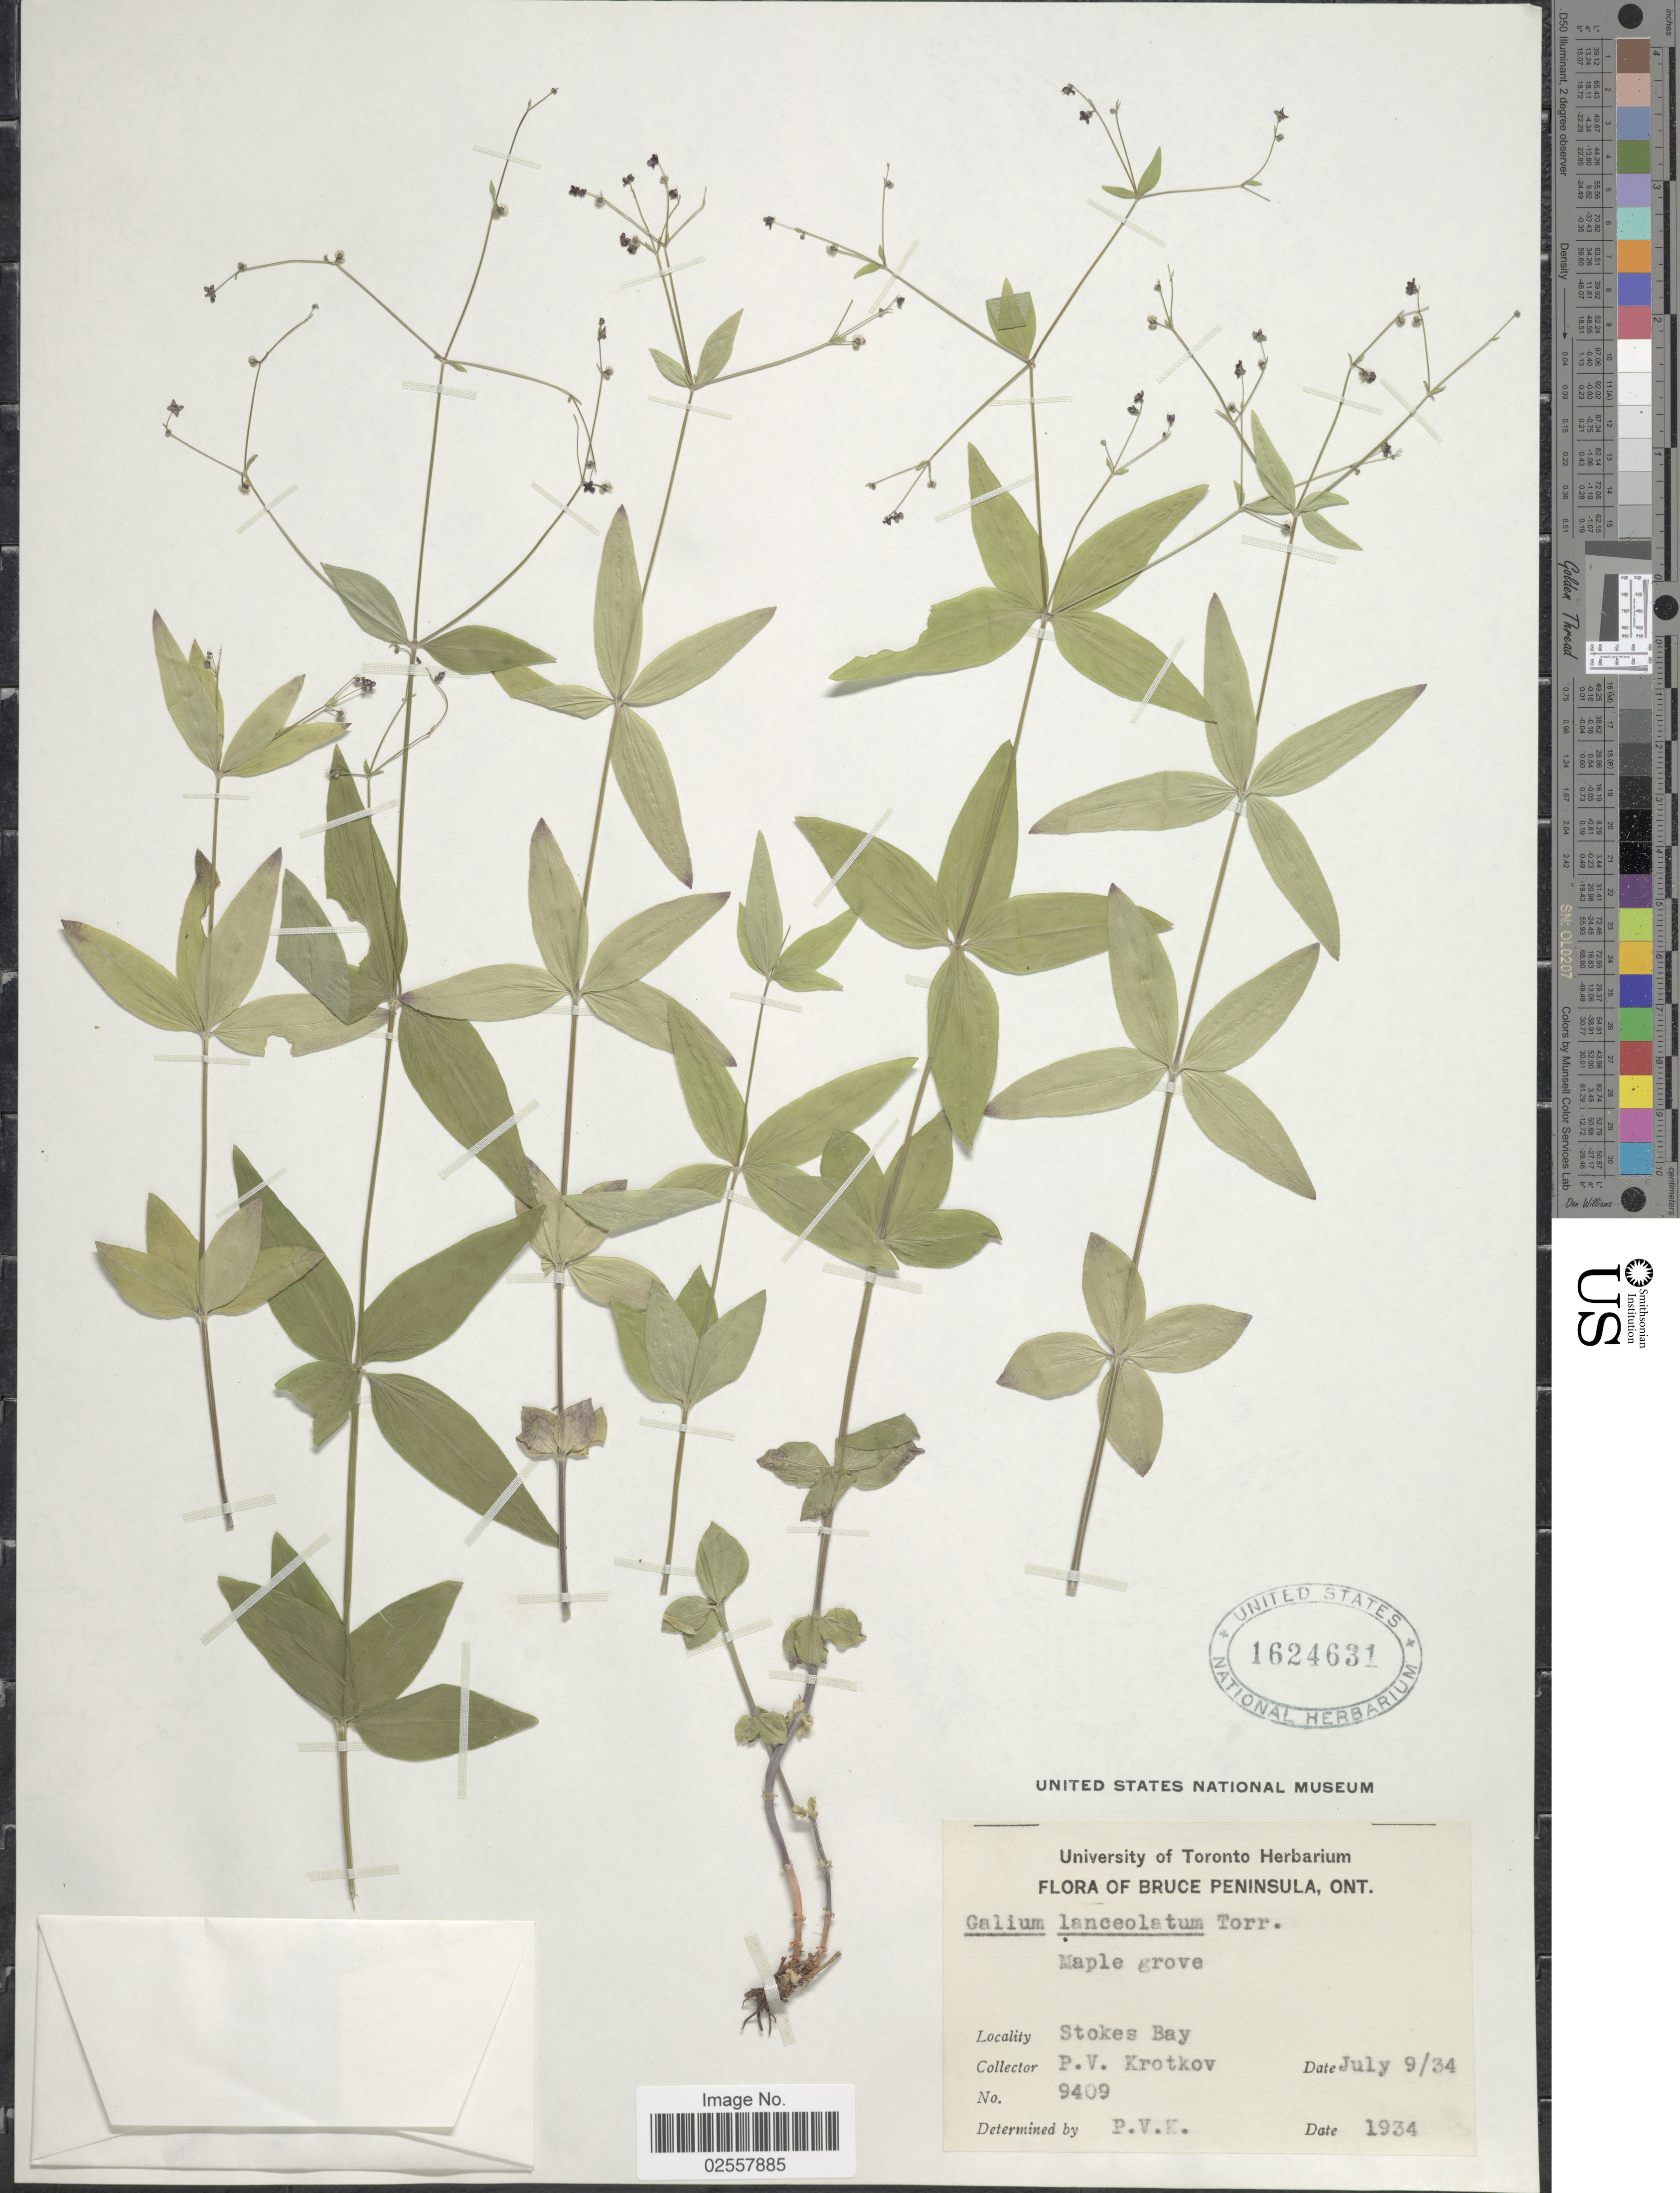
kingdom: Plantae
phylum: Tracheophyta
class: Magnoliopsida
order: Gentianales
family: Rubiaceae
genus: Galium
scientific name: Galium lanceolatum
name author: (Torr. & A. Gray) Torr.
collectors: P. V. Krotkov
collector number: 9409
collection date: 1934-07-09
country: Canada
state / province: Ontario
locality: Bruce Peninsula, Stokes Bay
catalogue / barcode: US 1624631